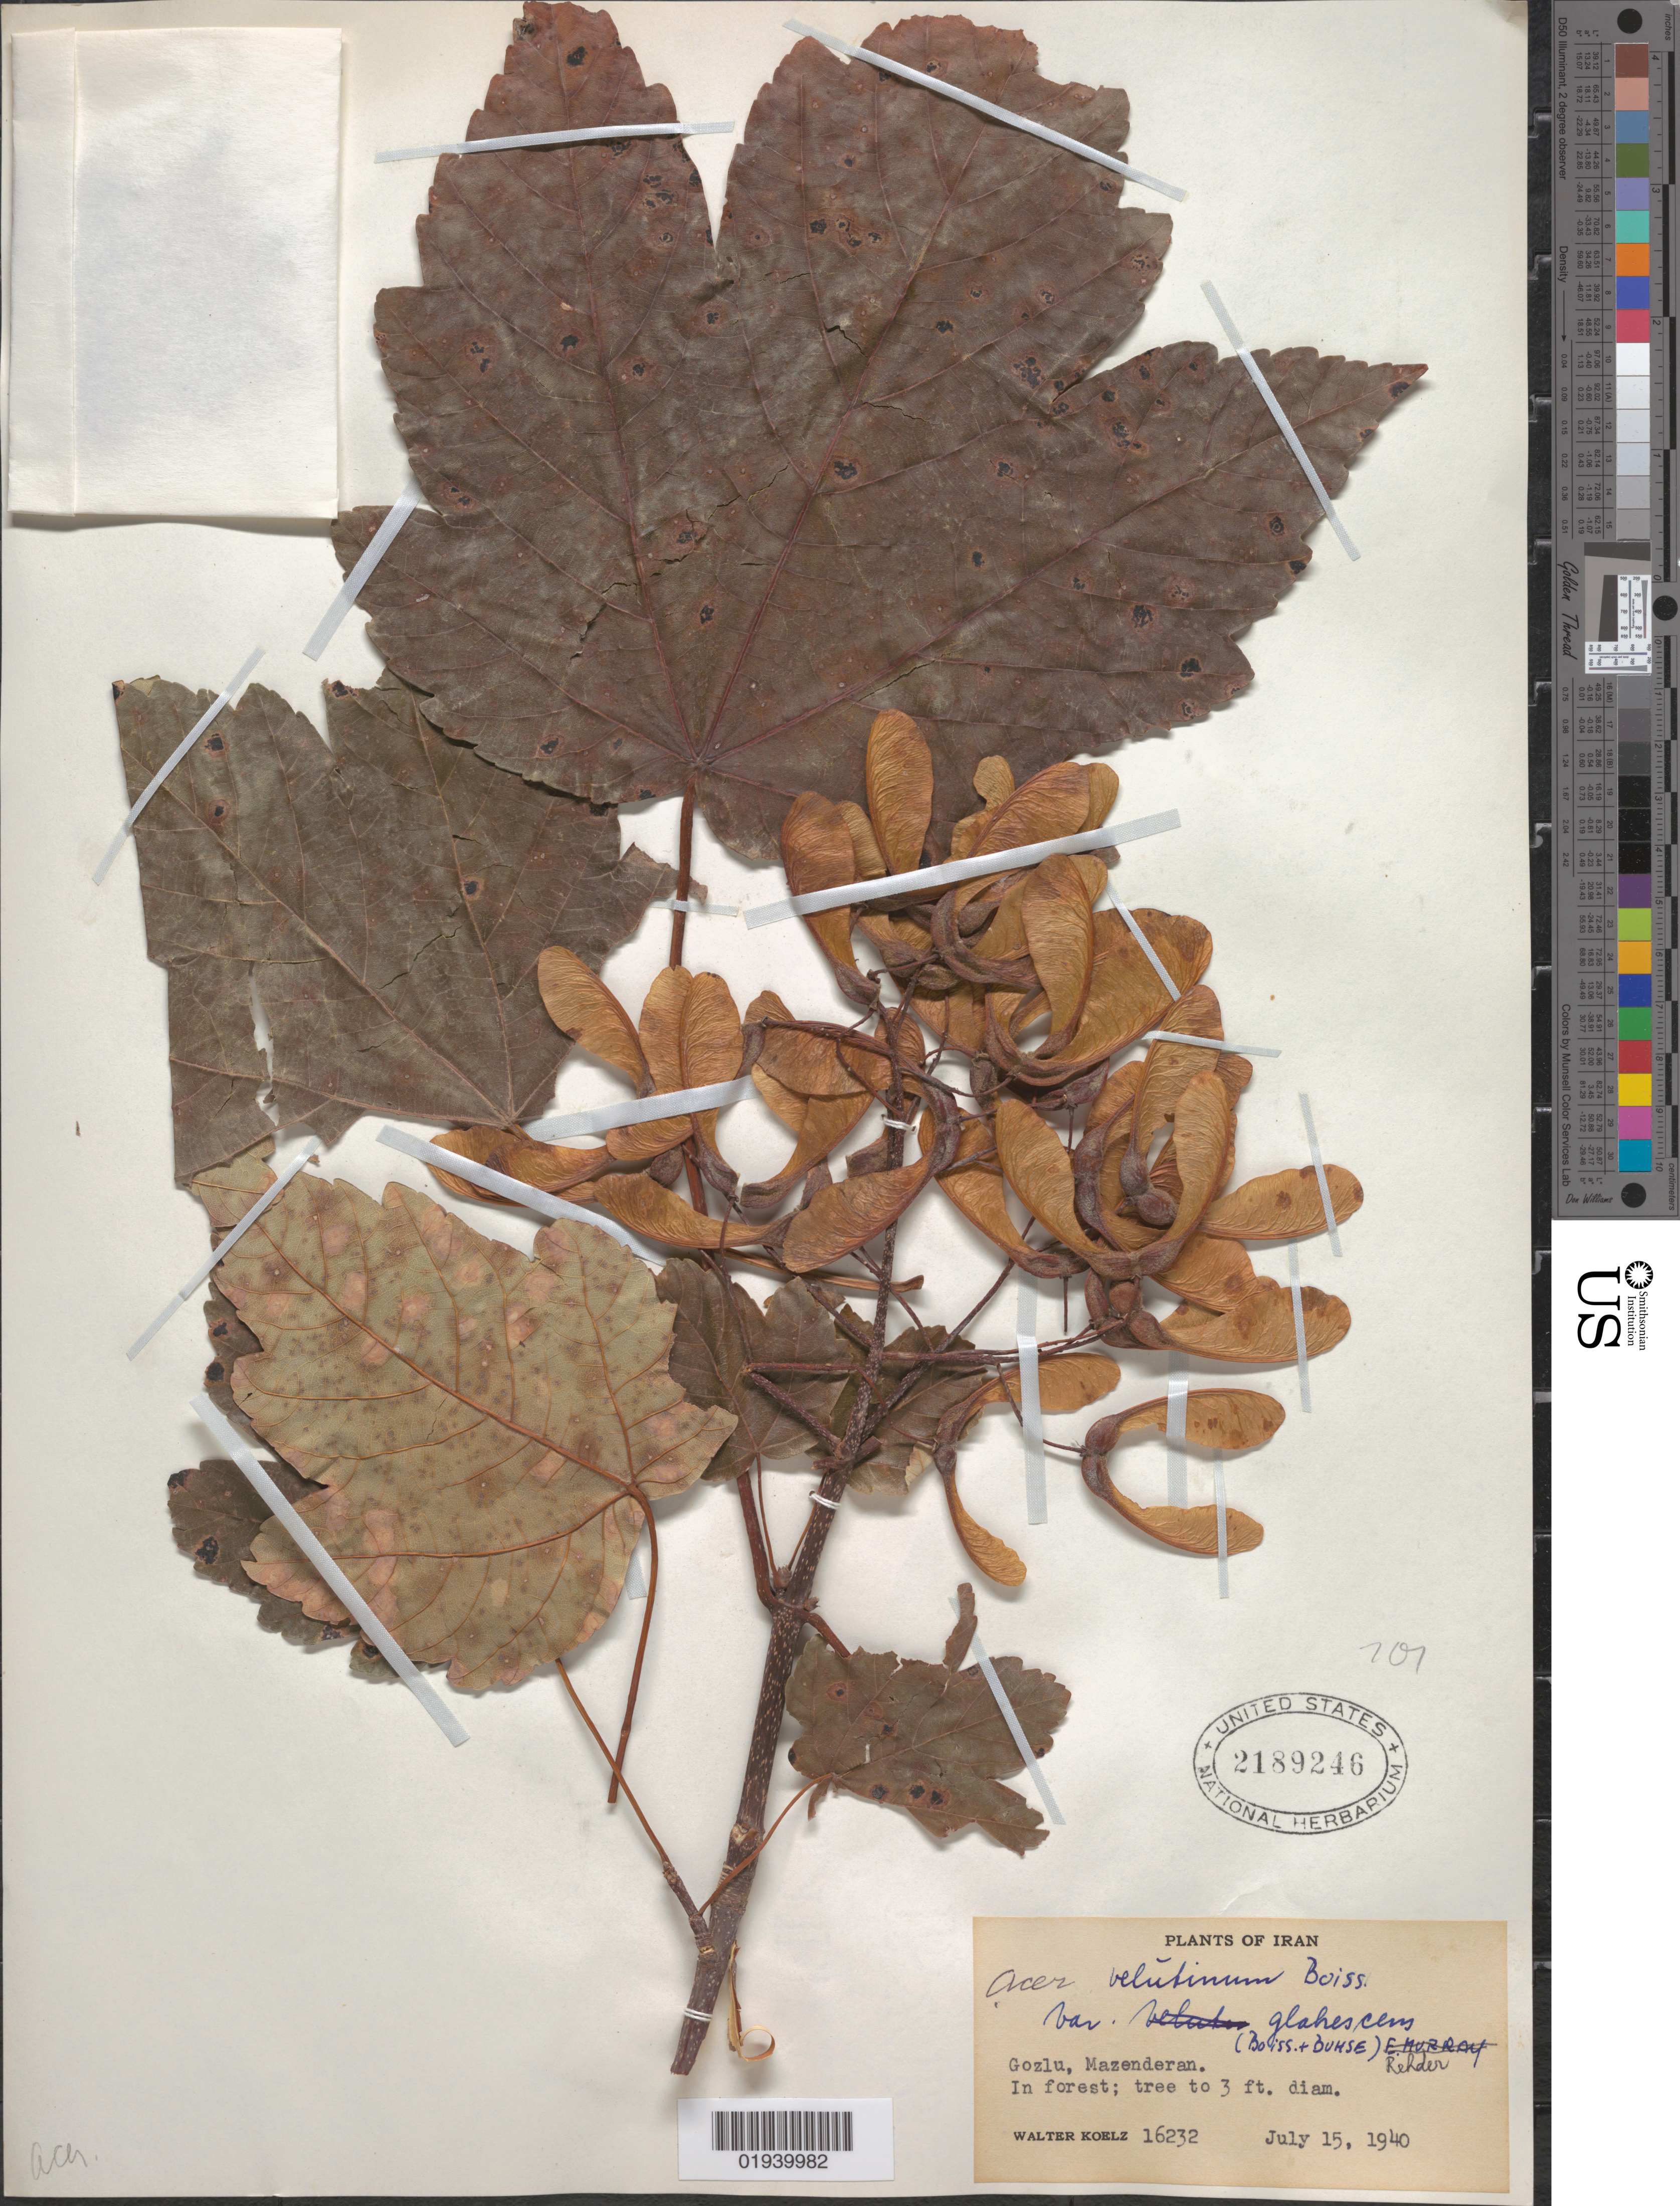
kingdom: Plantae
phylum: Tracheophyta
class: Magnoliopsida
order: Sapindales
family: Sapindaceae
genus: Acer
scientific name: Acer velutinum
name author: Boiss.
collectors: W. N. Koelz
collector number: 16232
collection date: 1940-07-15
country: Iran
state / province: Mazandaran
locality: Gozlu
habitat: In forest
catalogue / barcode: US 2189246